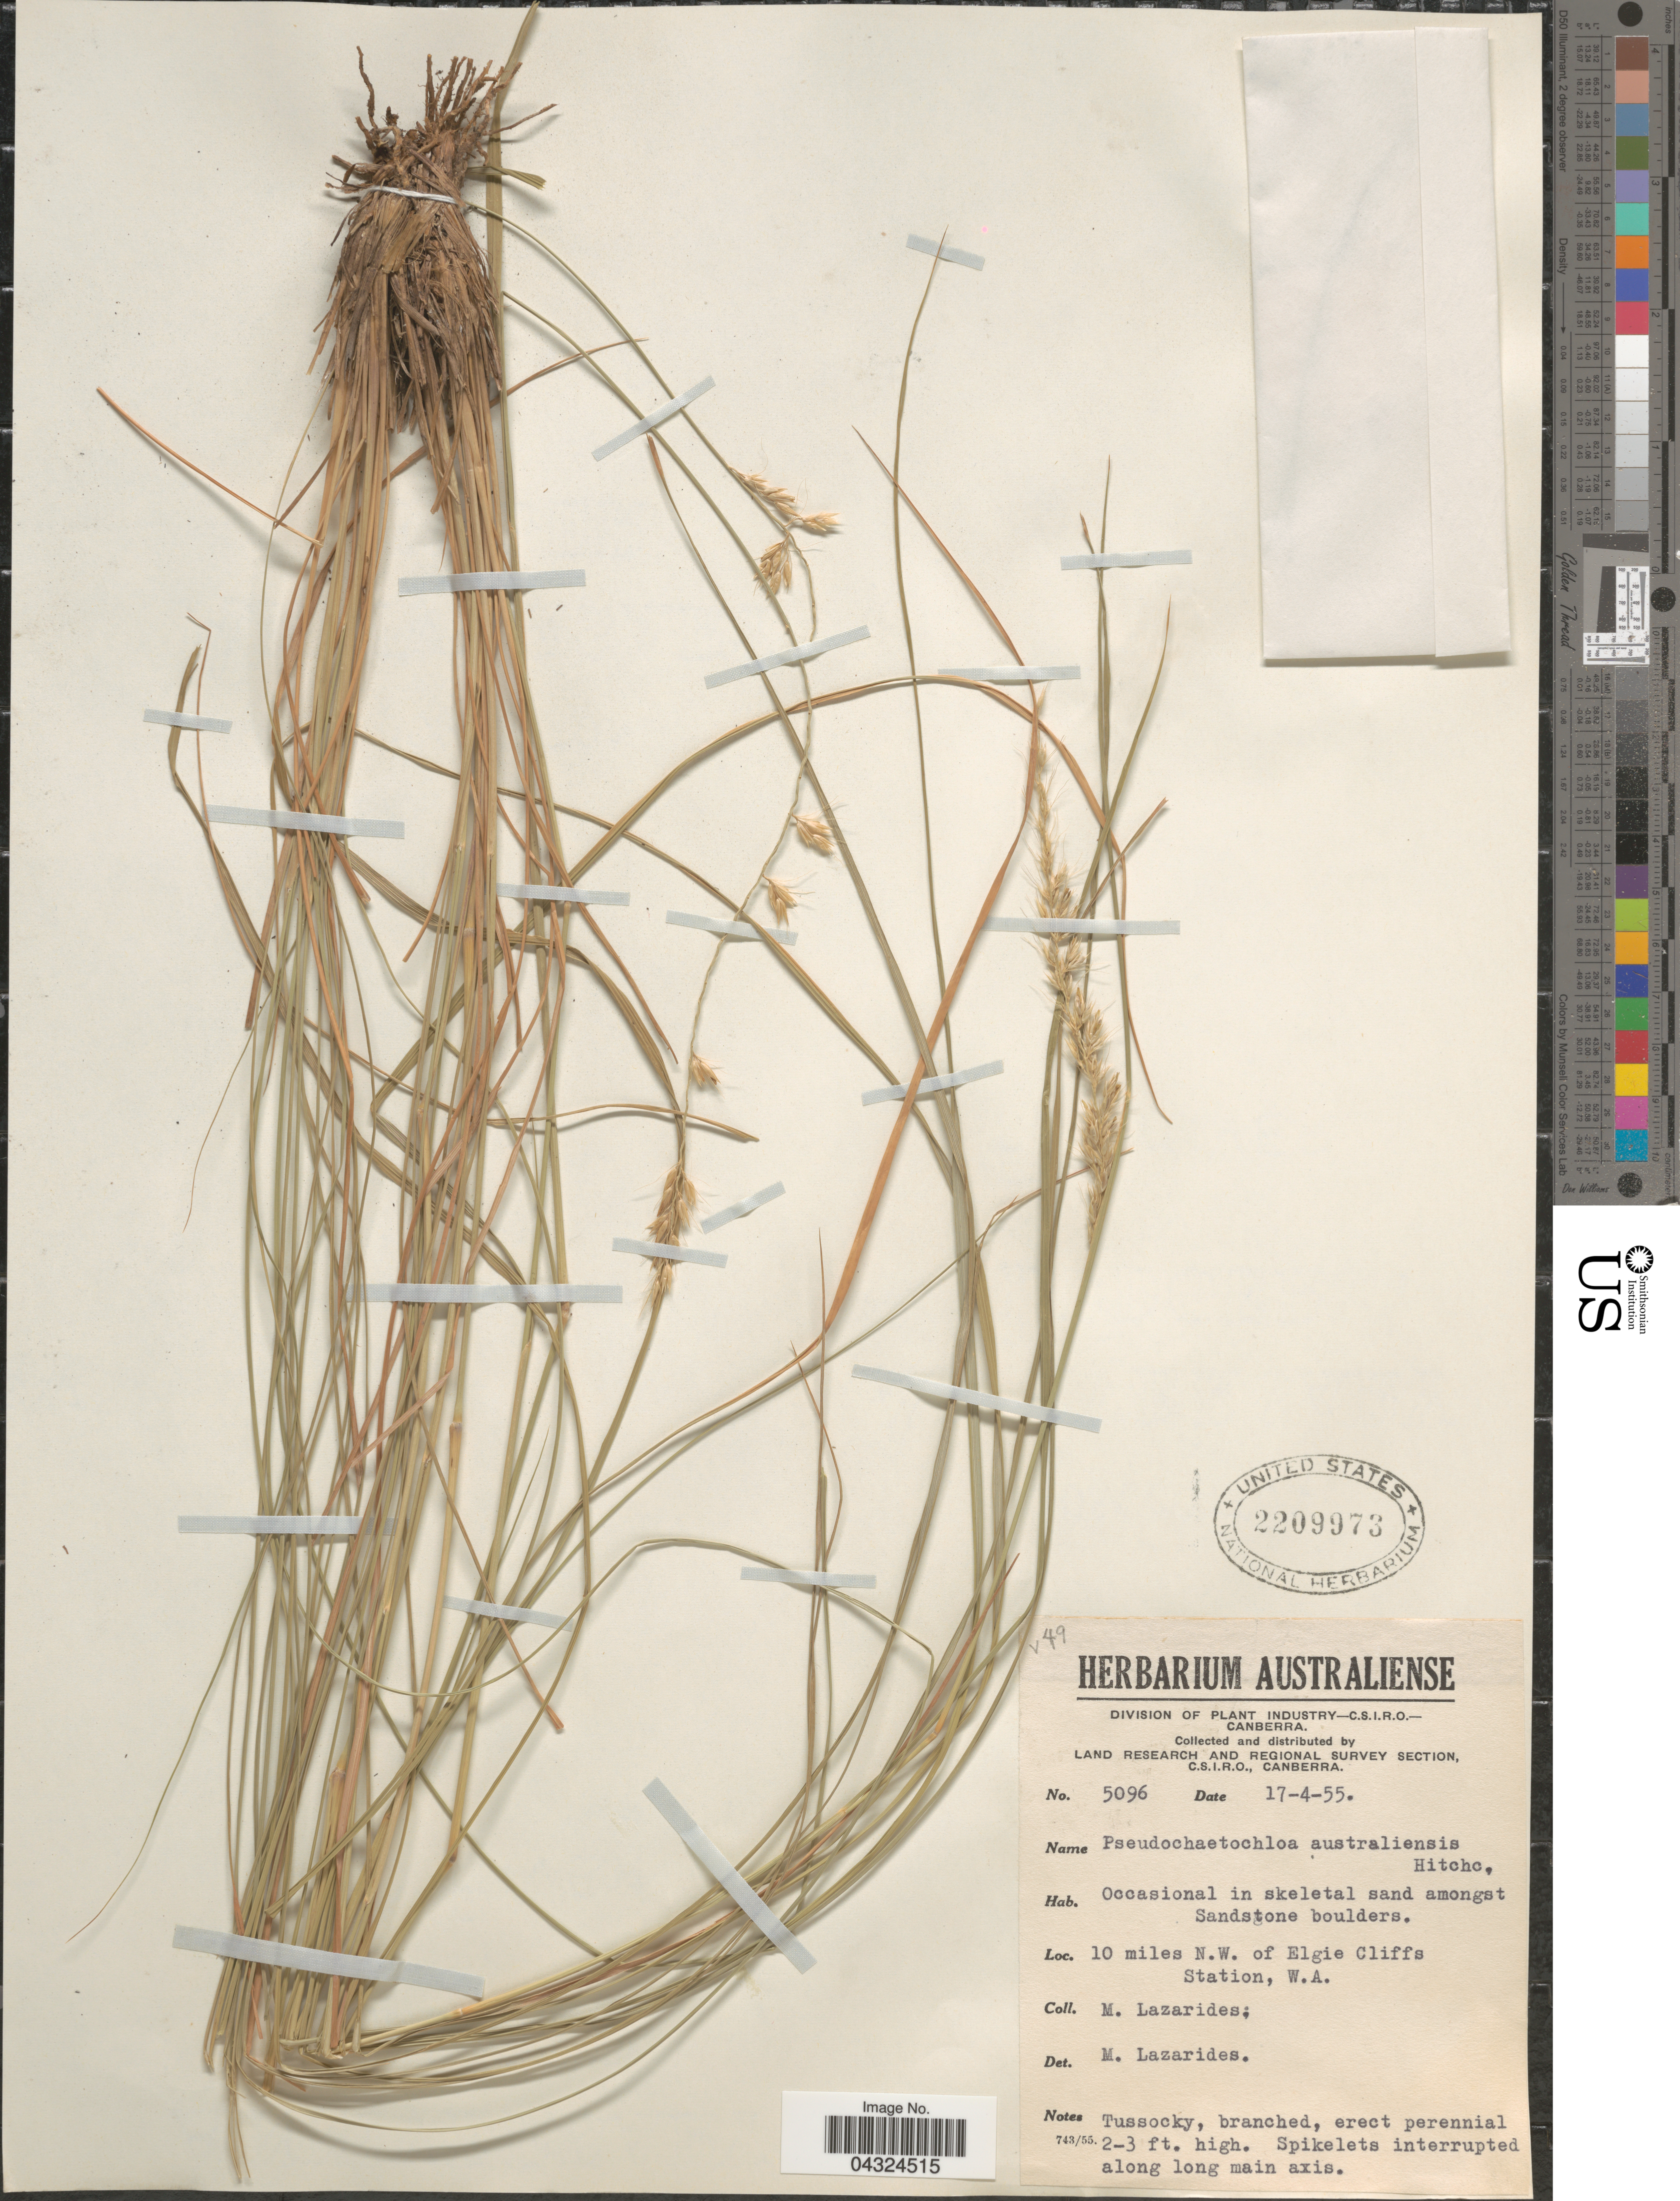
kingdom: Plantae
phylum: Tracheophyta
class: Liliopsida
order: Poales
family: Poaceae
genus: Pseudochaetochloa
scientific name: Pseudochaetochloa australiensis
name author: Hitchc.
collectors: M. Lazarides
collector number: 5096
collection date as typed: Transcribed d/m/y: 17/4/55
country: Australia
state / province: Western Australia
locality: Land Research and Regional Survey Section. 10 miles N.W. of Elgie Cliffs Station, W.A.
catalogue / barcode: US 2209973